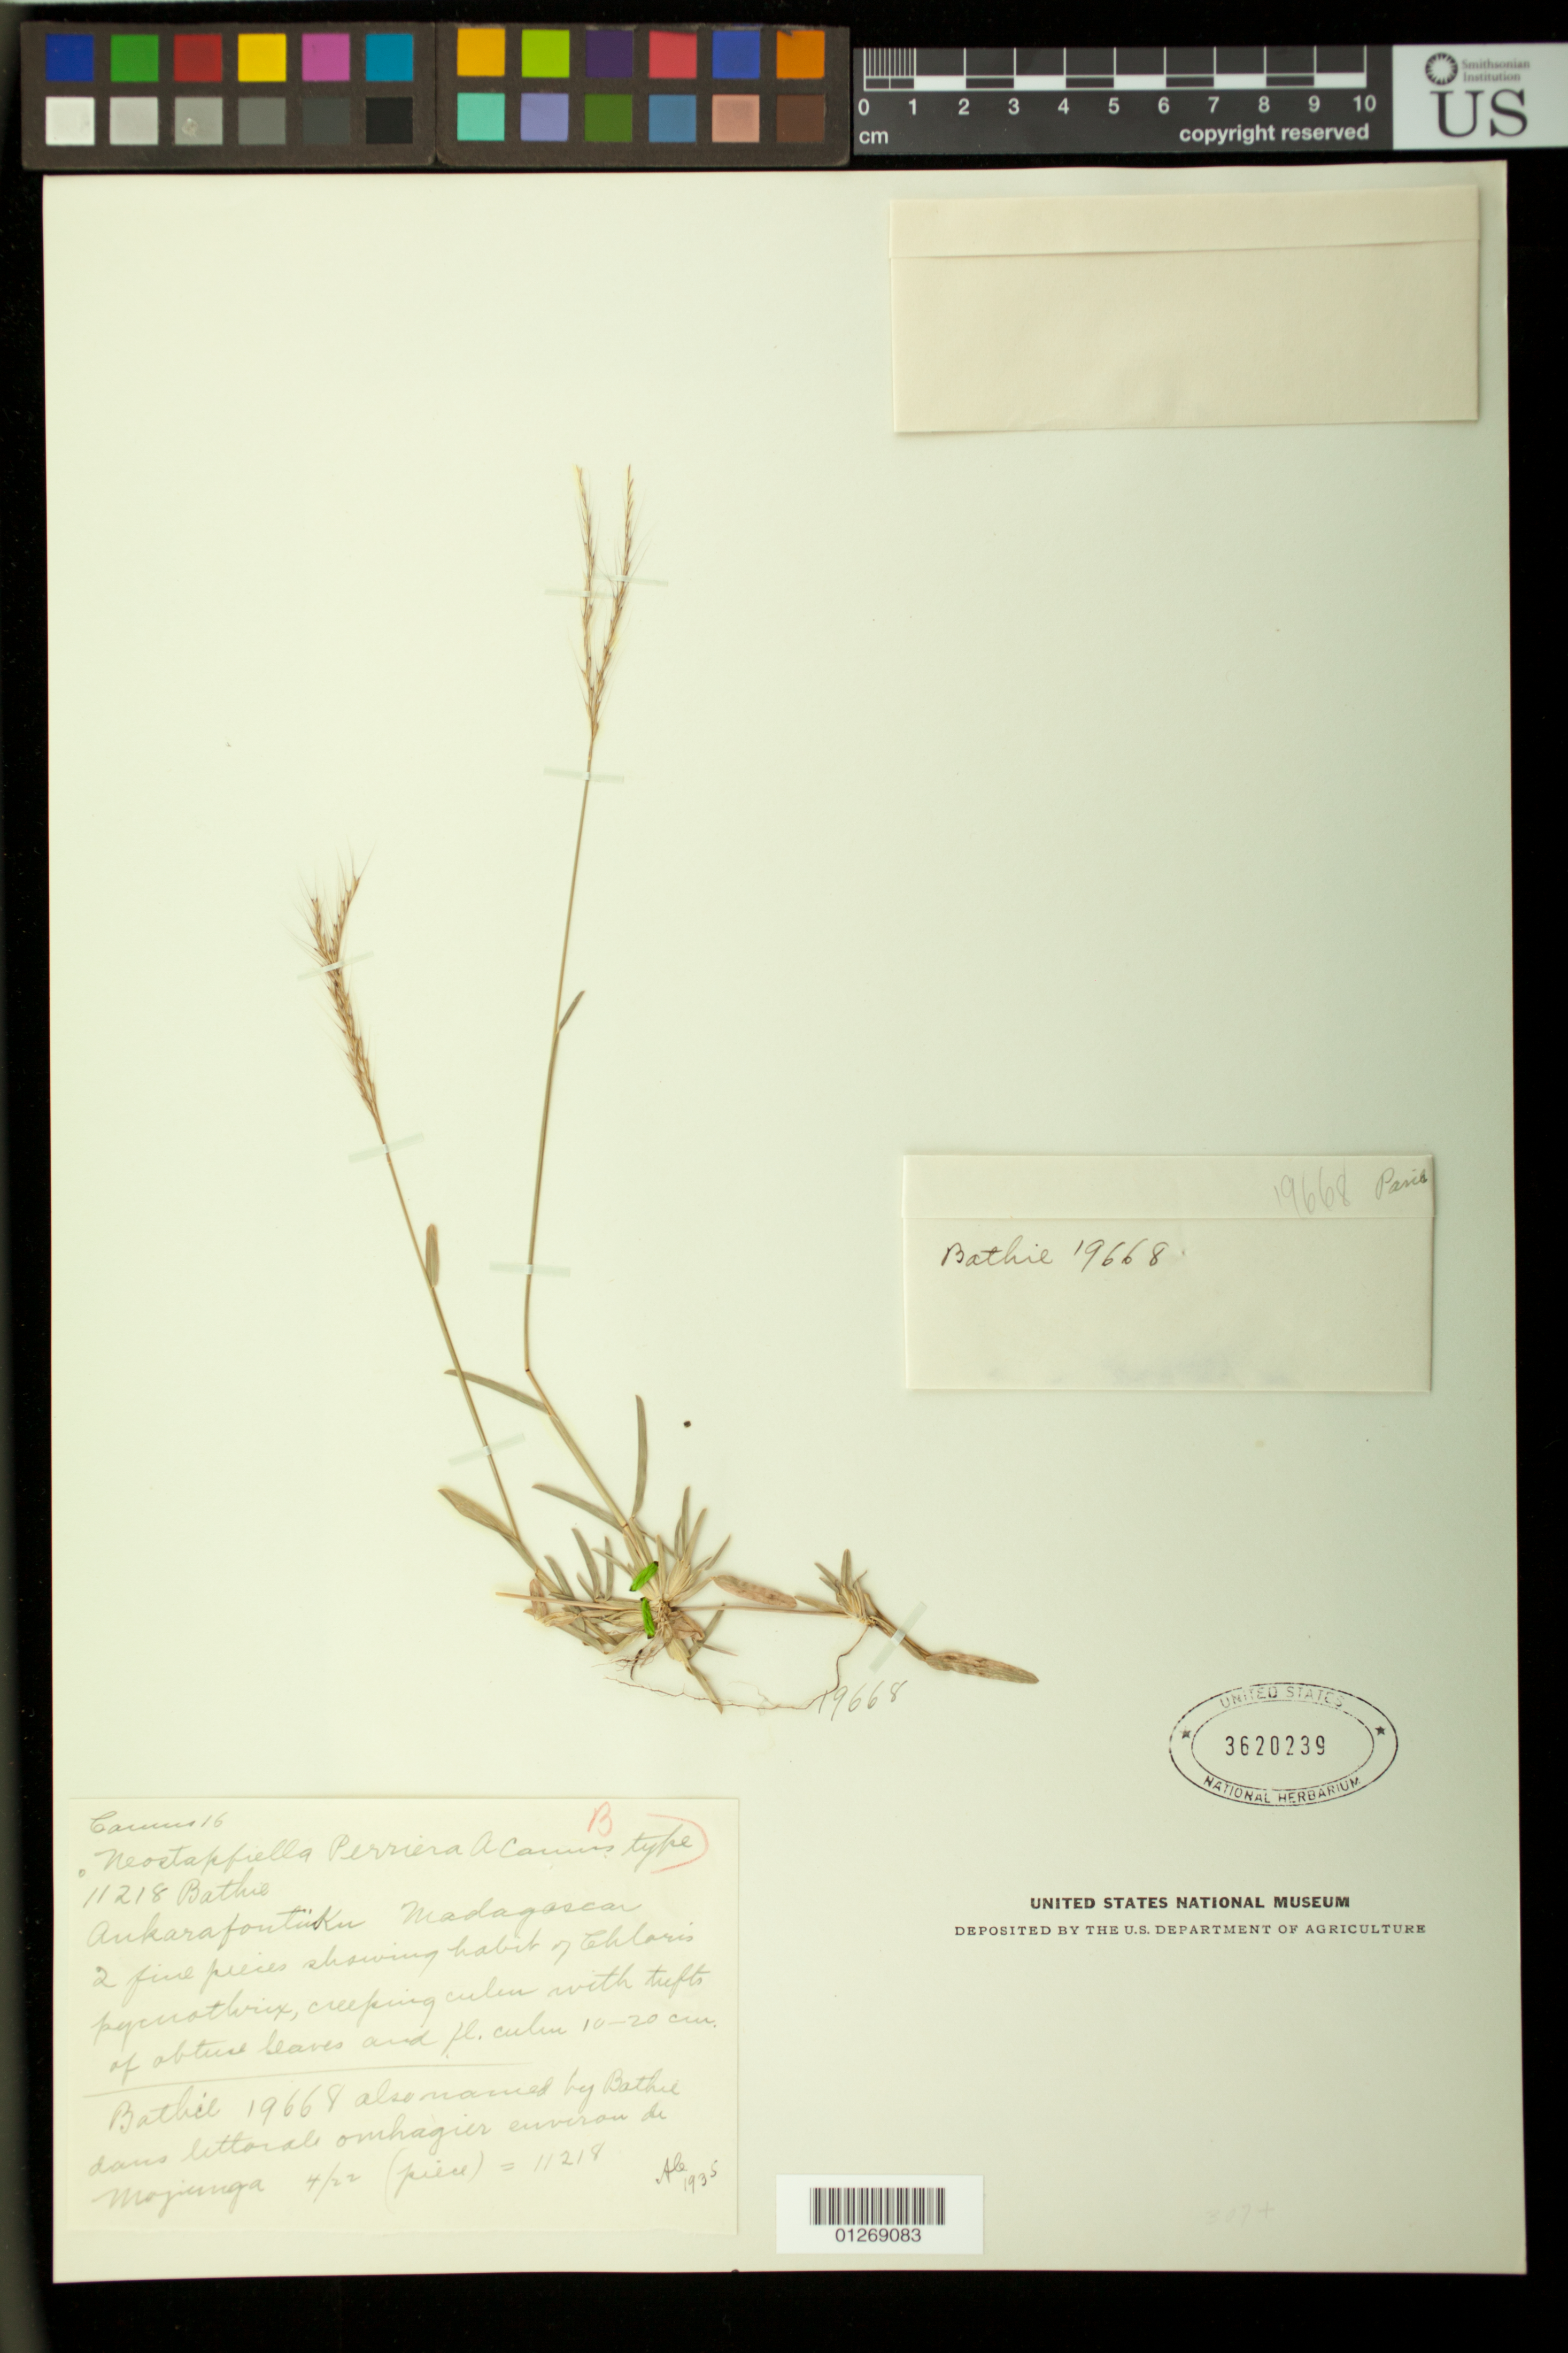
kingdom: Plantae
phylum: Tracheophyta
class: Liliopsida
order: Poales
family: Poaceae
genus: Neostapfiella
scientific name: Neostapfiella perrieri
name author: A. Camus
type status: Type Collection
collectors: H. Perrier de la Bâthie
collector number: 11218 & 19668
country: Madagascar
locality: Ankarafansika & Majunga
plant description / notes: Original publication not seen. Apparently 2 elements on sheet, Perrier 11218 "type" and fragmentary material 19668 [=14668?] of type specimen ex herb. Paris.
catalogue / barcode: US 3620239